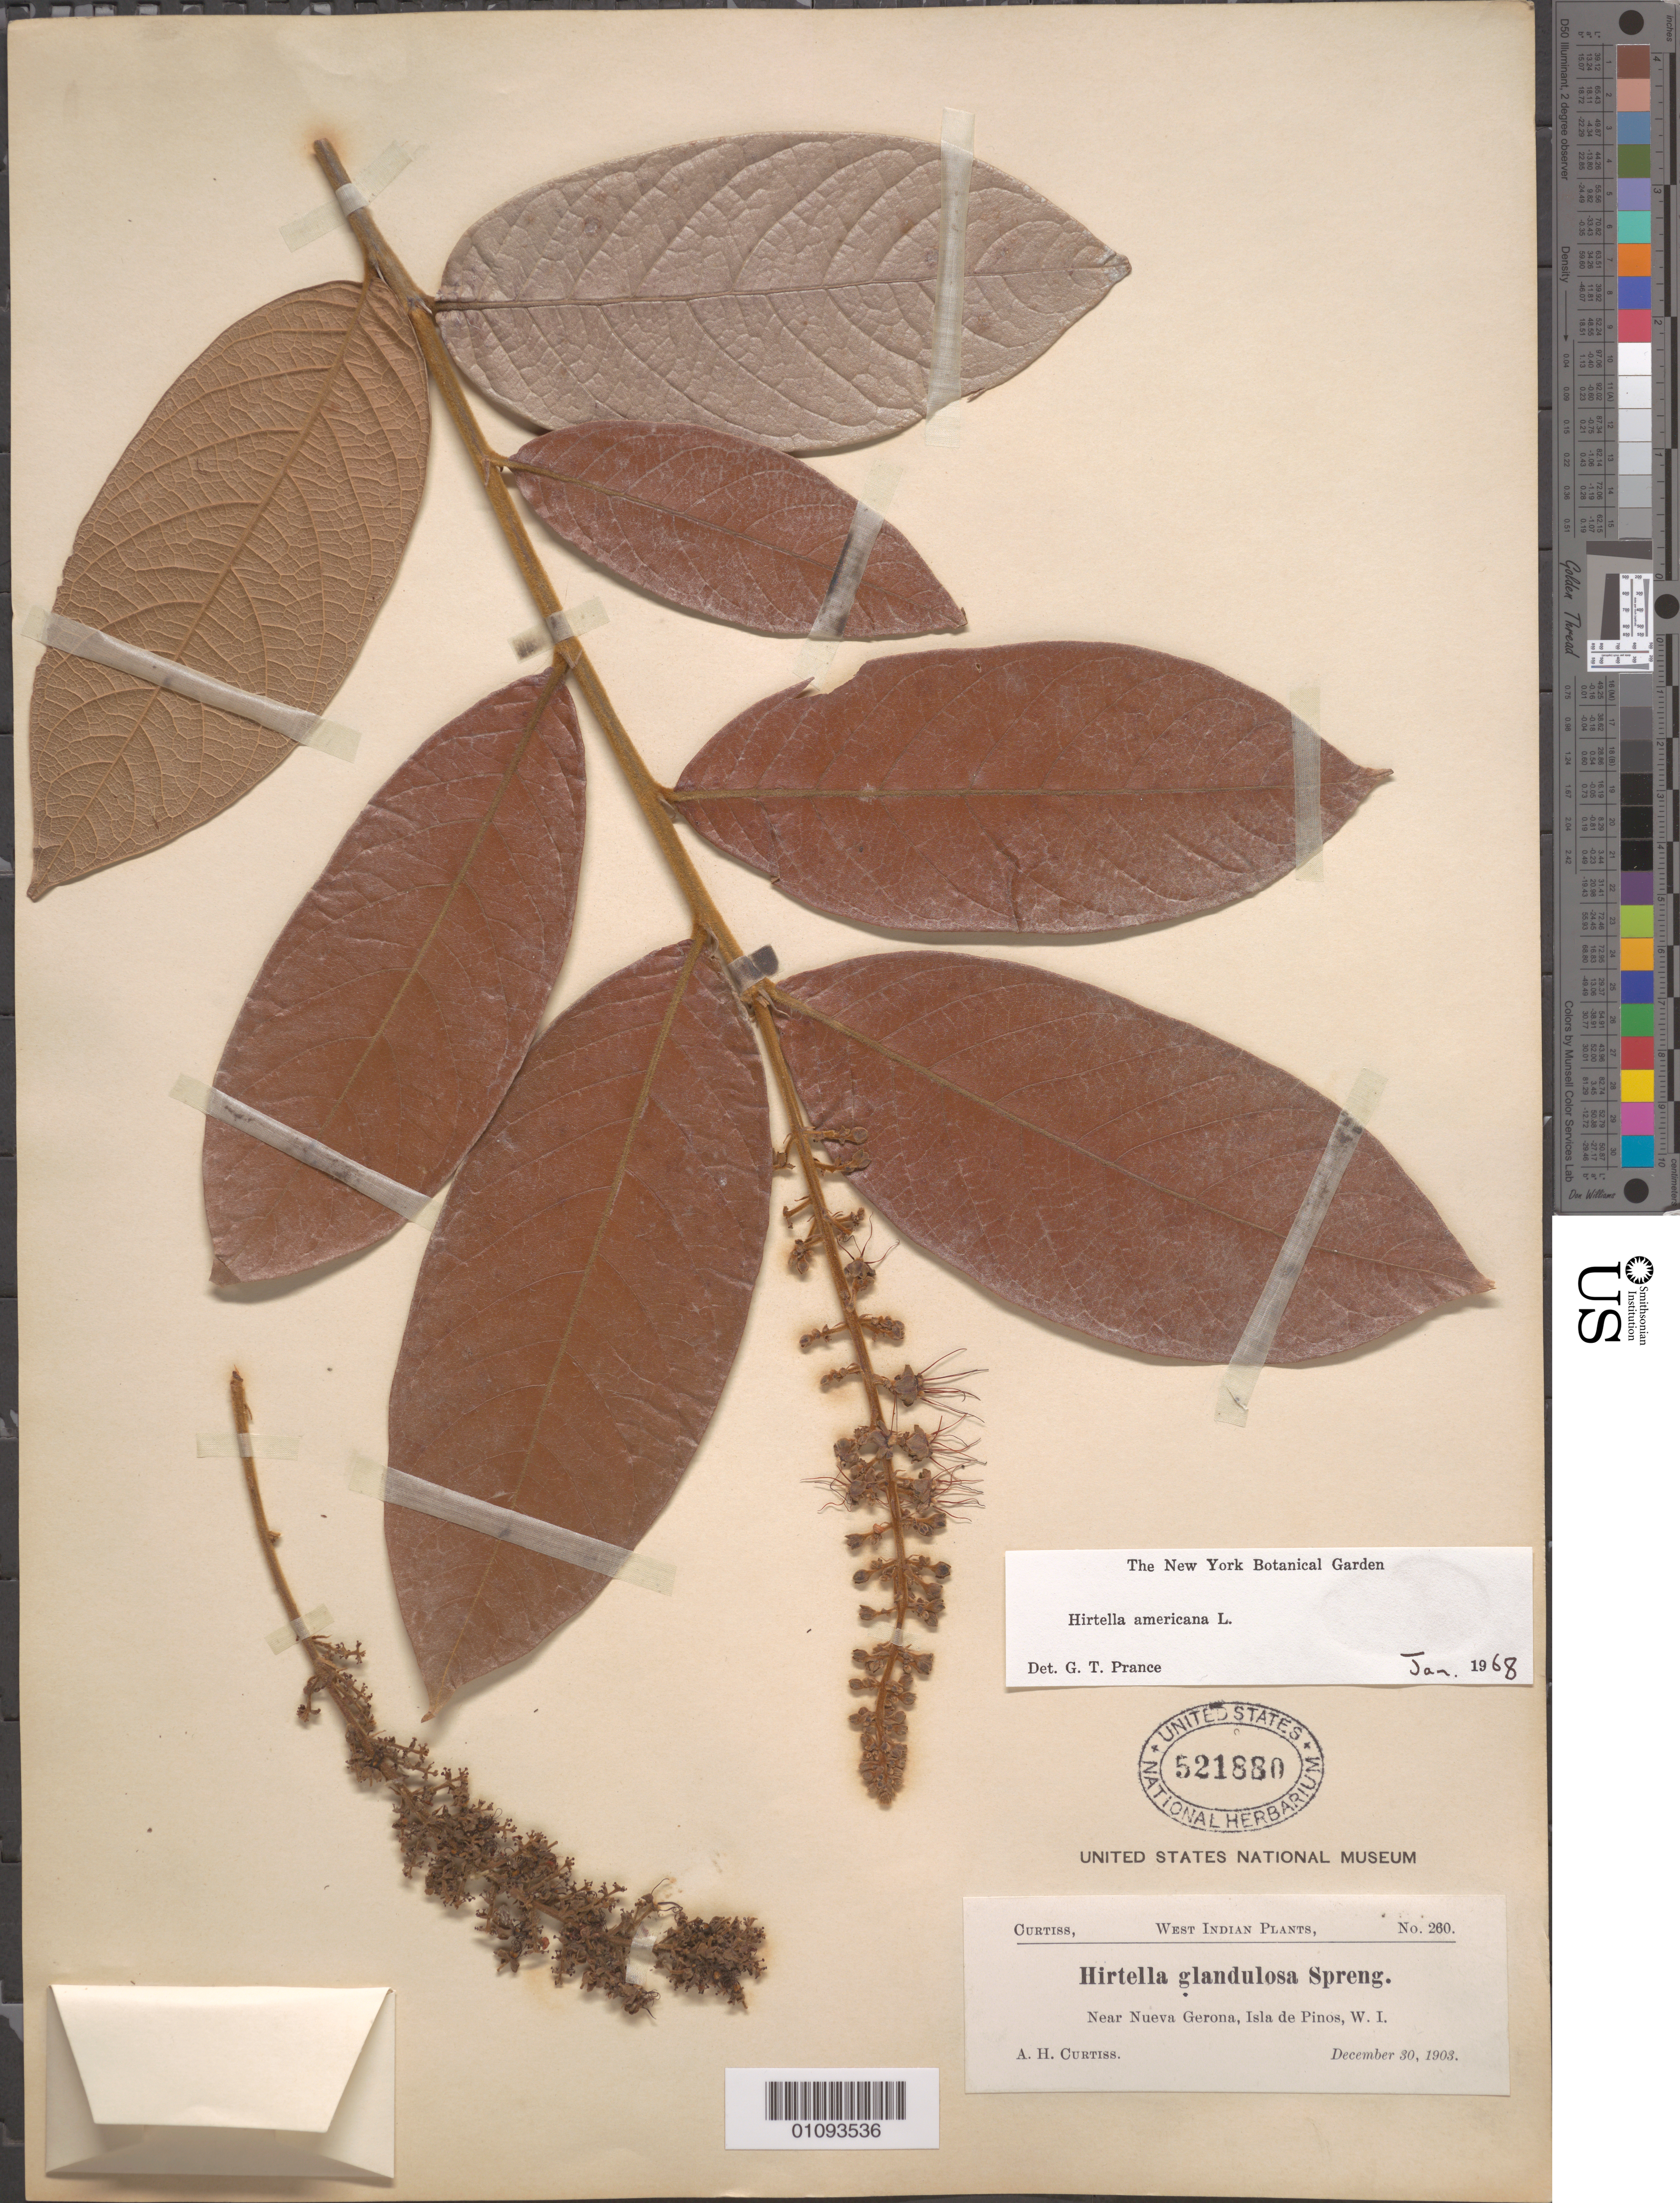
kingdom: Plantae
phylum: Tracheophyta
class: Magnoliopsida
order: Malpighiales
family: Chrysobalanaceae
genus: Hirtella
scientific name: Hirtella americana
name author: L.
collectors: A. H. Curtiss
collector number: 260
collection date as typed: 30 Dec 1903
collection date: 1903-12-30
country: Cuba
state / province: Isla de La Juventud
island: Isla de la Juventud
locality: Isle of Pines, Near Nueva Gerona,Isla De Pinos, W I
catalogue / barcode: US 521880